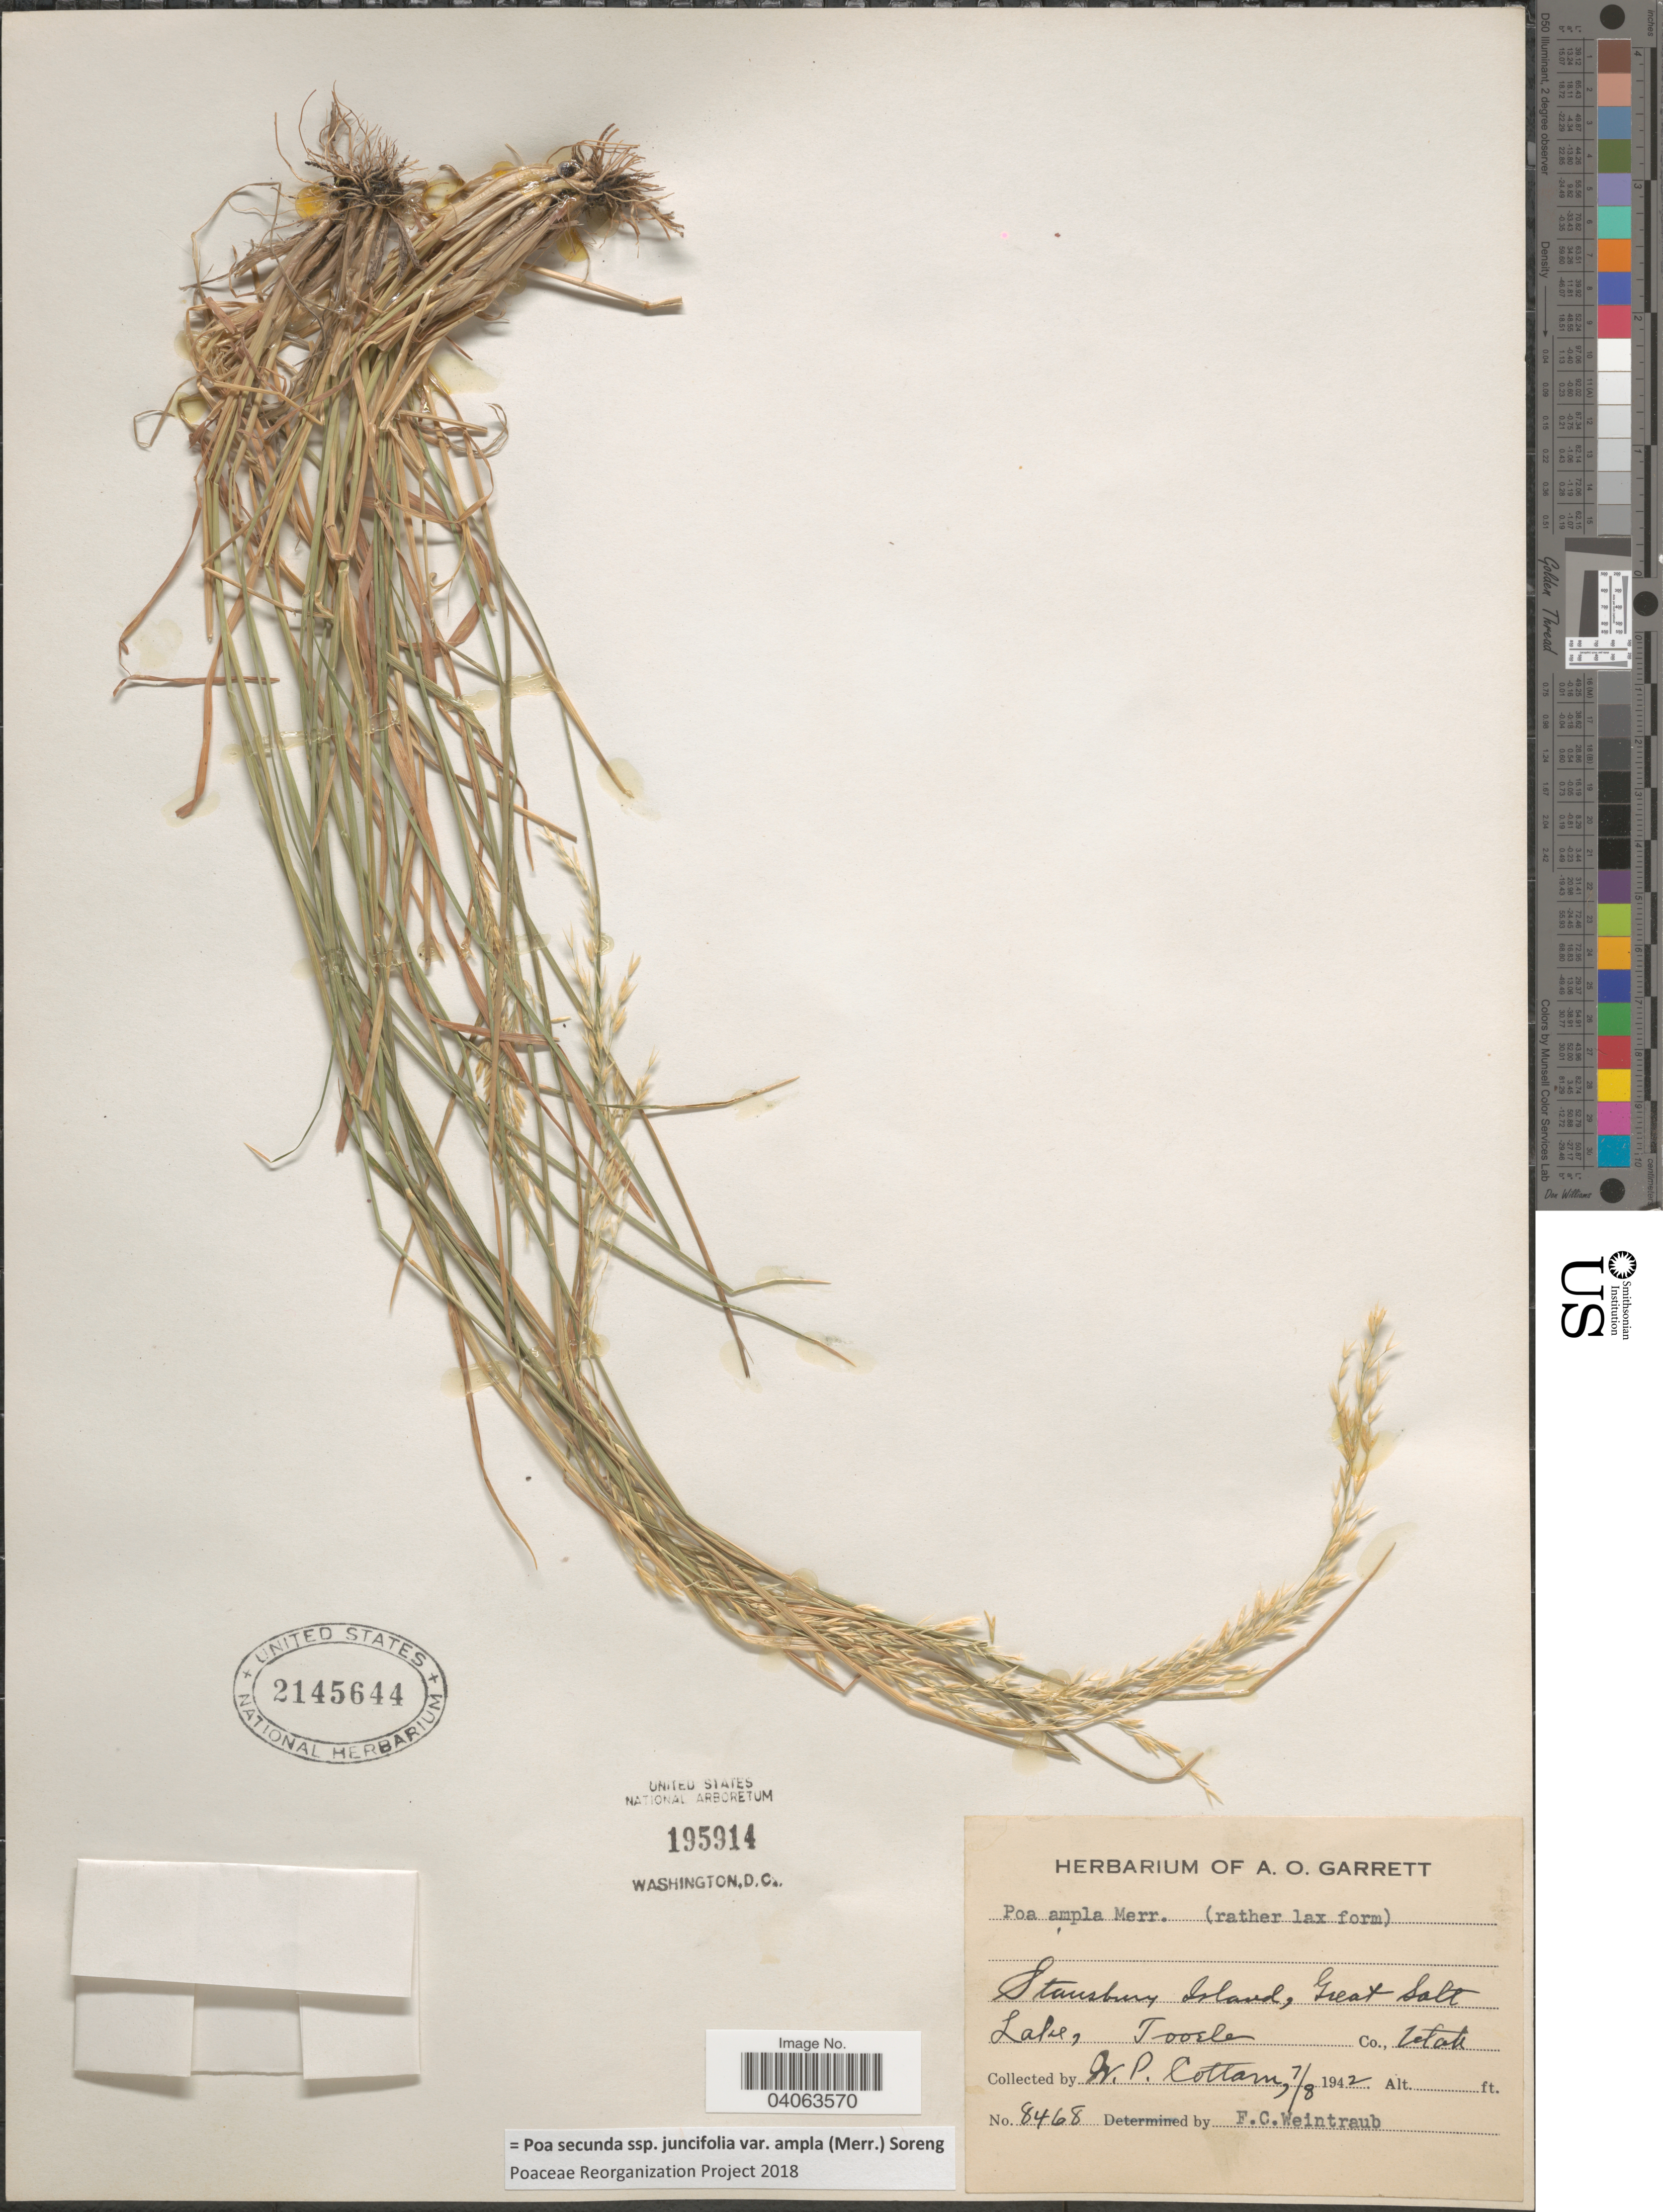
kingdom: Plantae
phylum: Tracheophyta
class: Liliopsida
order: Poales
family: Poaceae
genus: Poa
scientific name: Poa secunda subsp. juncifolia var. ampla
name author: (Merr.) Soreng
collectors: W. Cottam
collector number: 8468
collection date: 1942-07-08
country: United States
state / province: Utah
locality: Stansbury Island, Great Salt Lake, Tooele Co.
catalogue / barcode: US 2145644